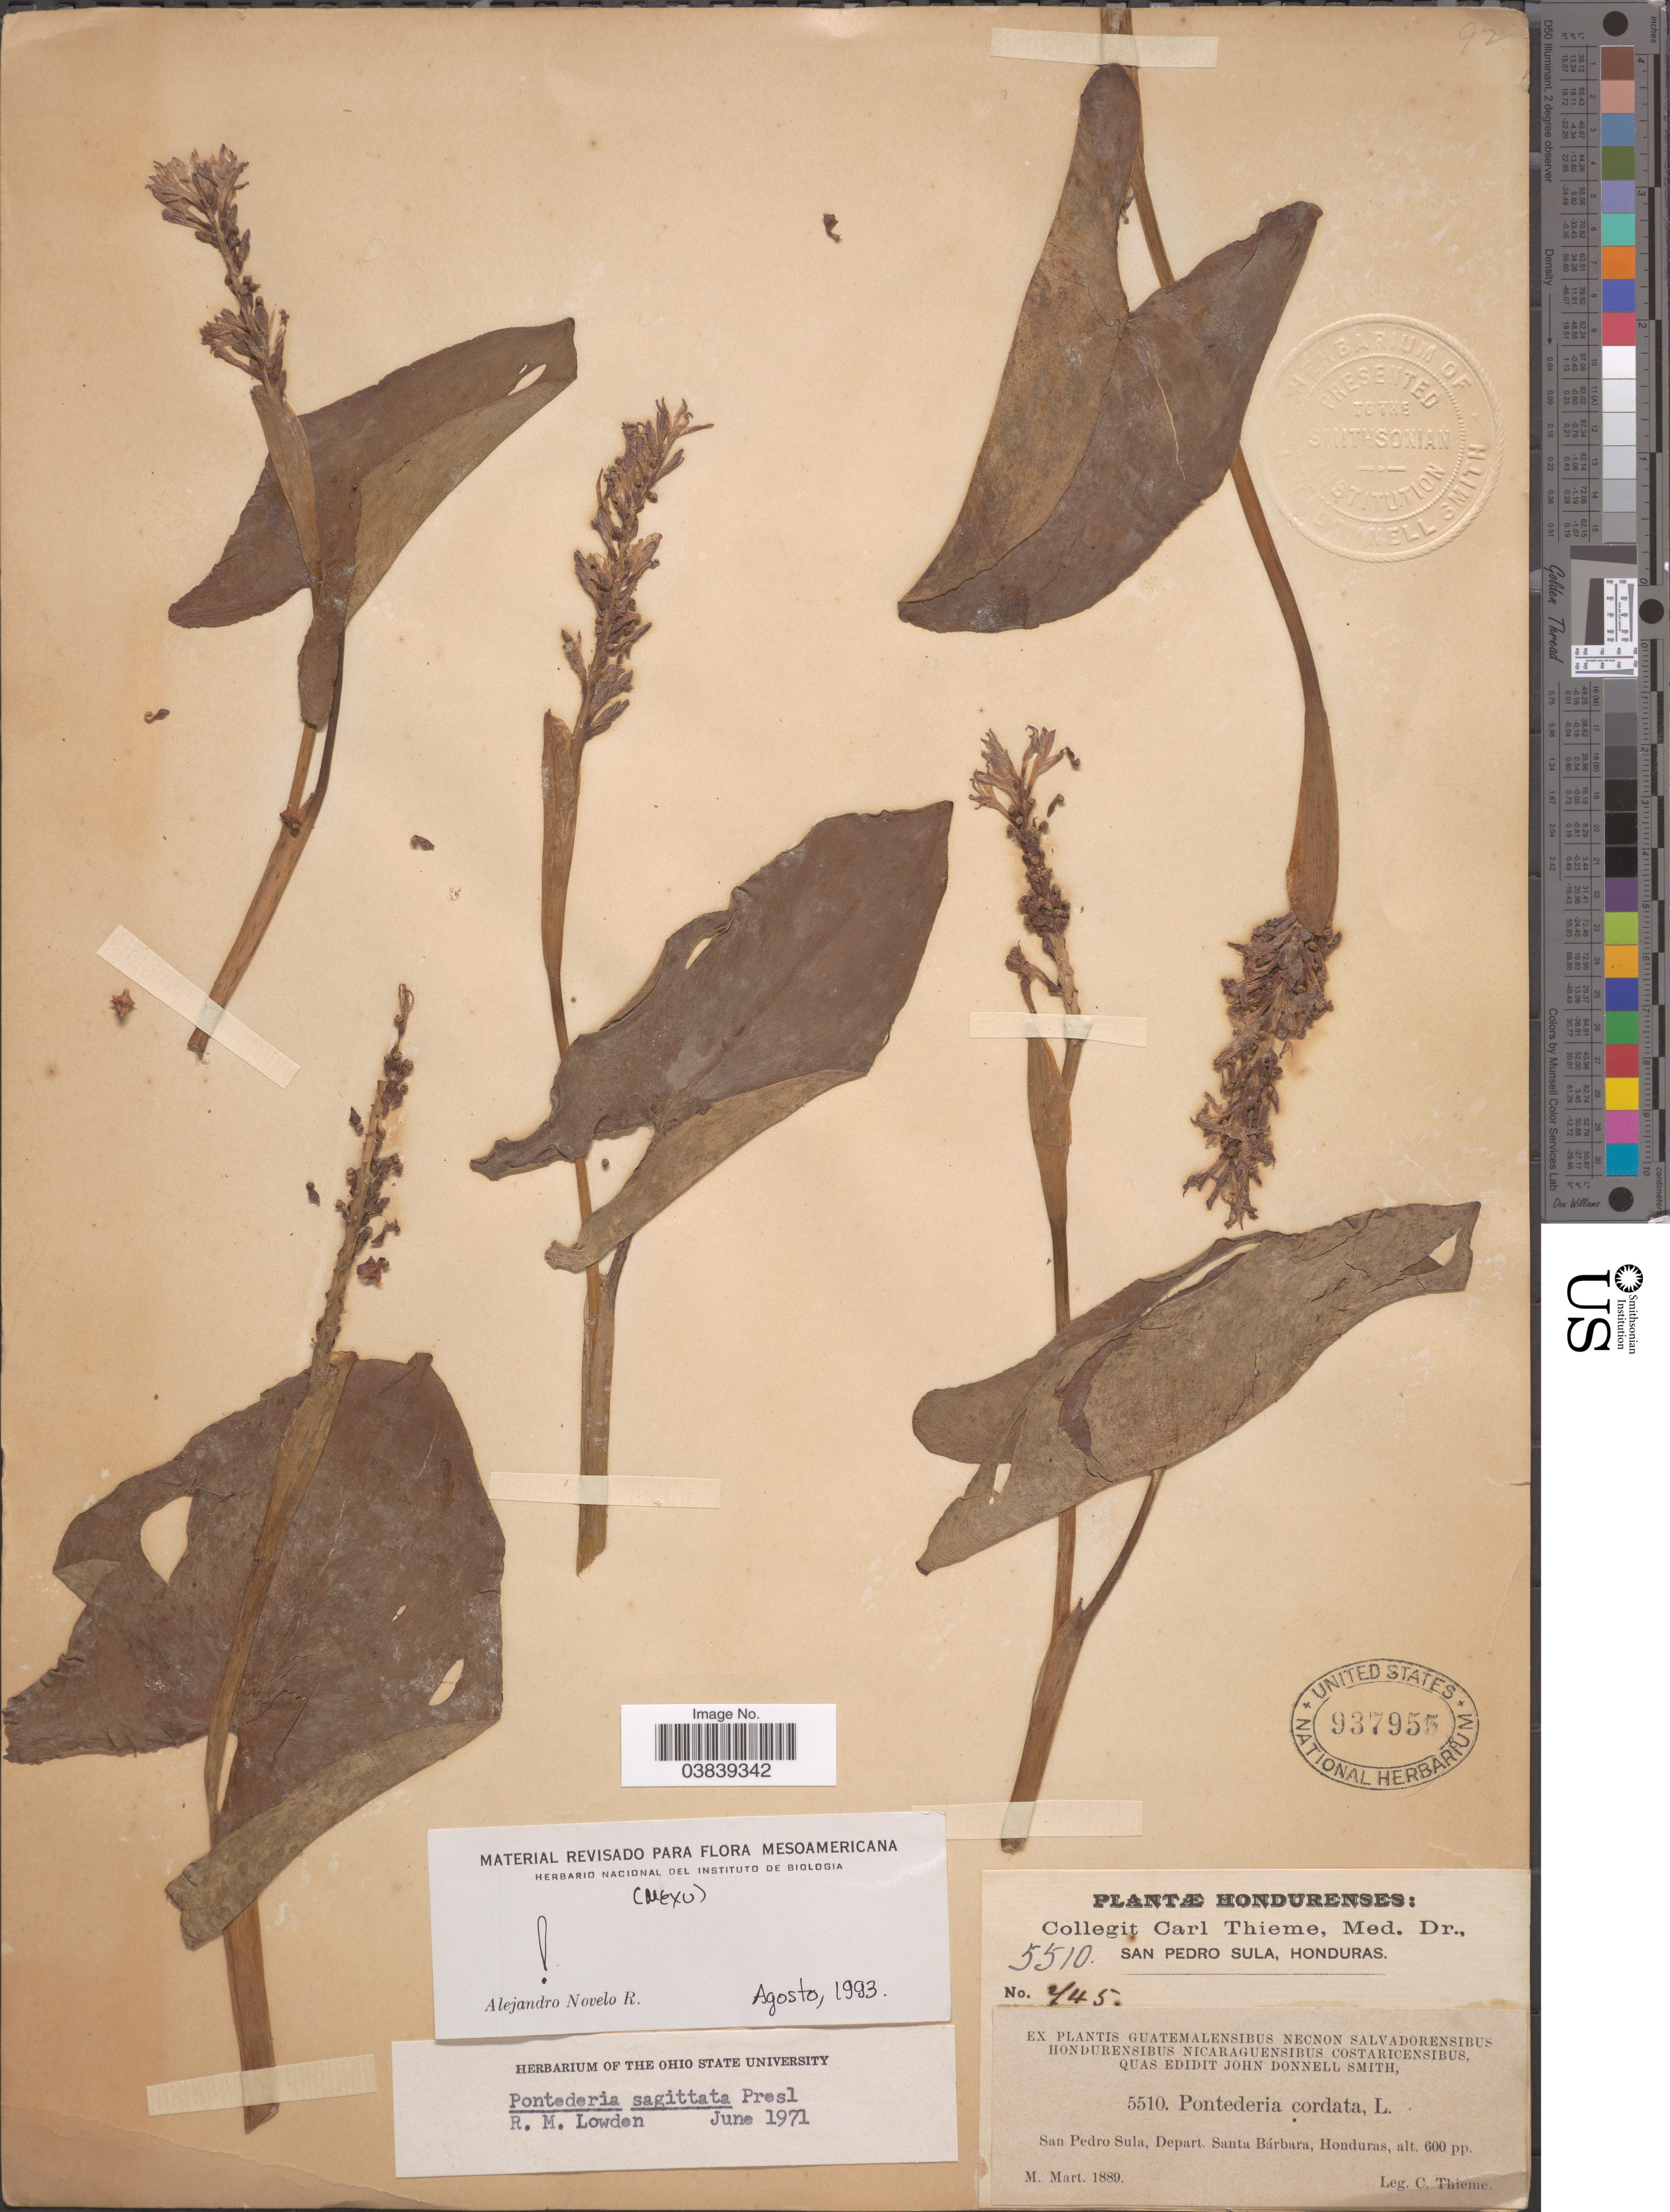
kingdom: Plantae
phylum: Tracheophyta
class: Liliopsida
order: Commelinales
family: Pontederiaceae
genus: Pontederia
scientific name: Pontederia sagittata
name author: C. Presl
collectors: C. Thieme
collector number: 5510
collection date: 1889-03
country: Honduras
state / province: Santa Barbara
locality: San Pedro Sula, Depart. Santa Bárbara.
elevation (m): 183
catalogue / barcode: US 937955